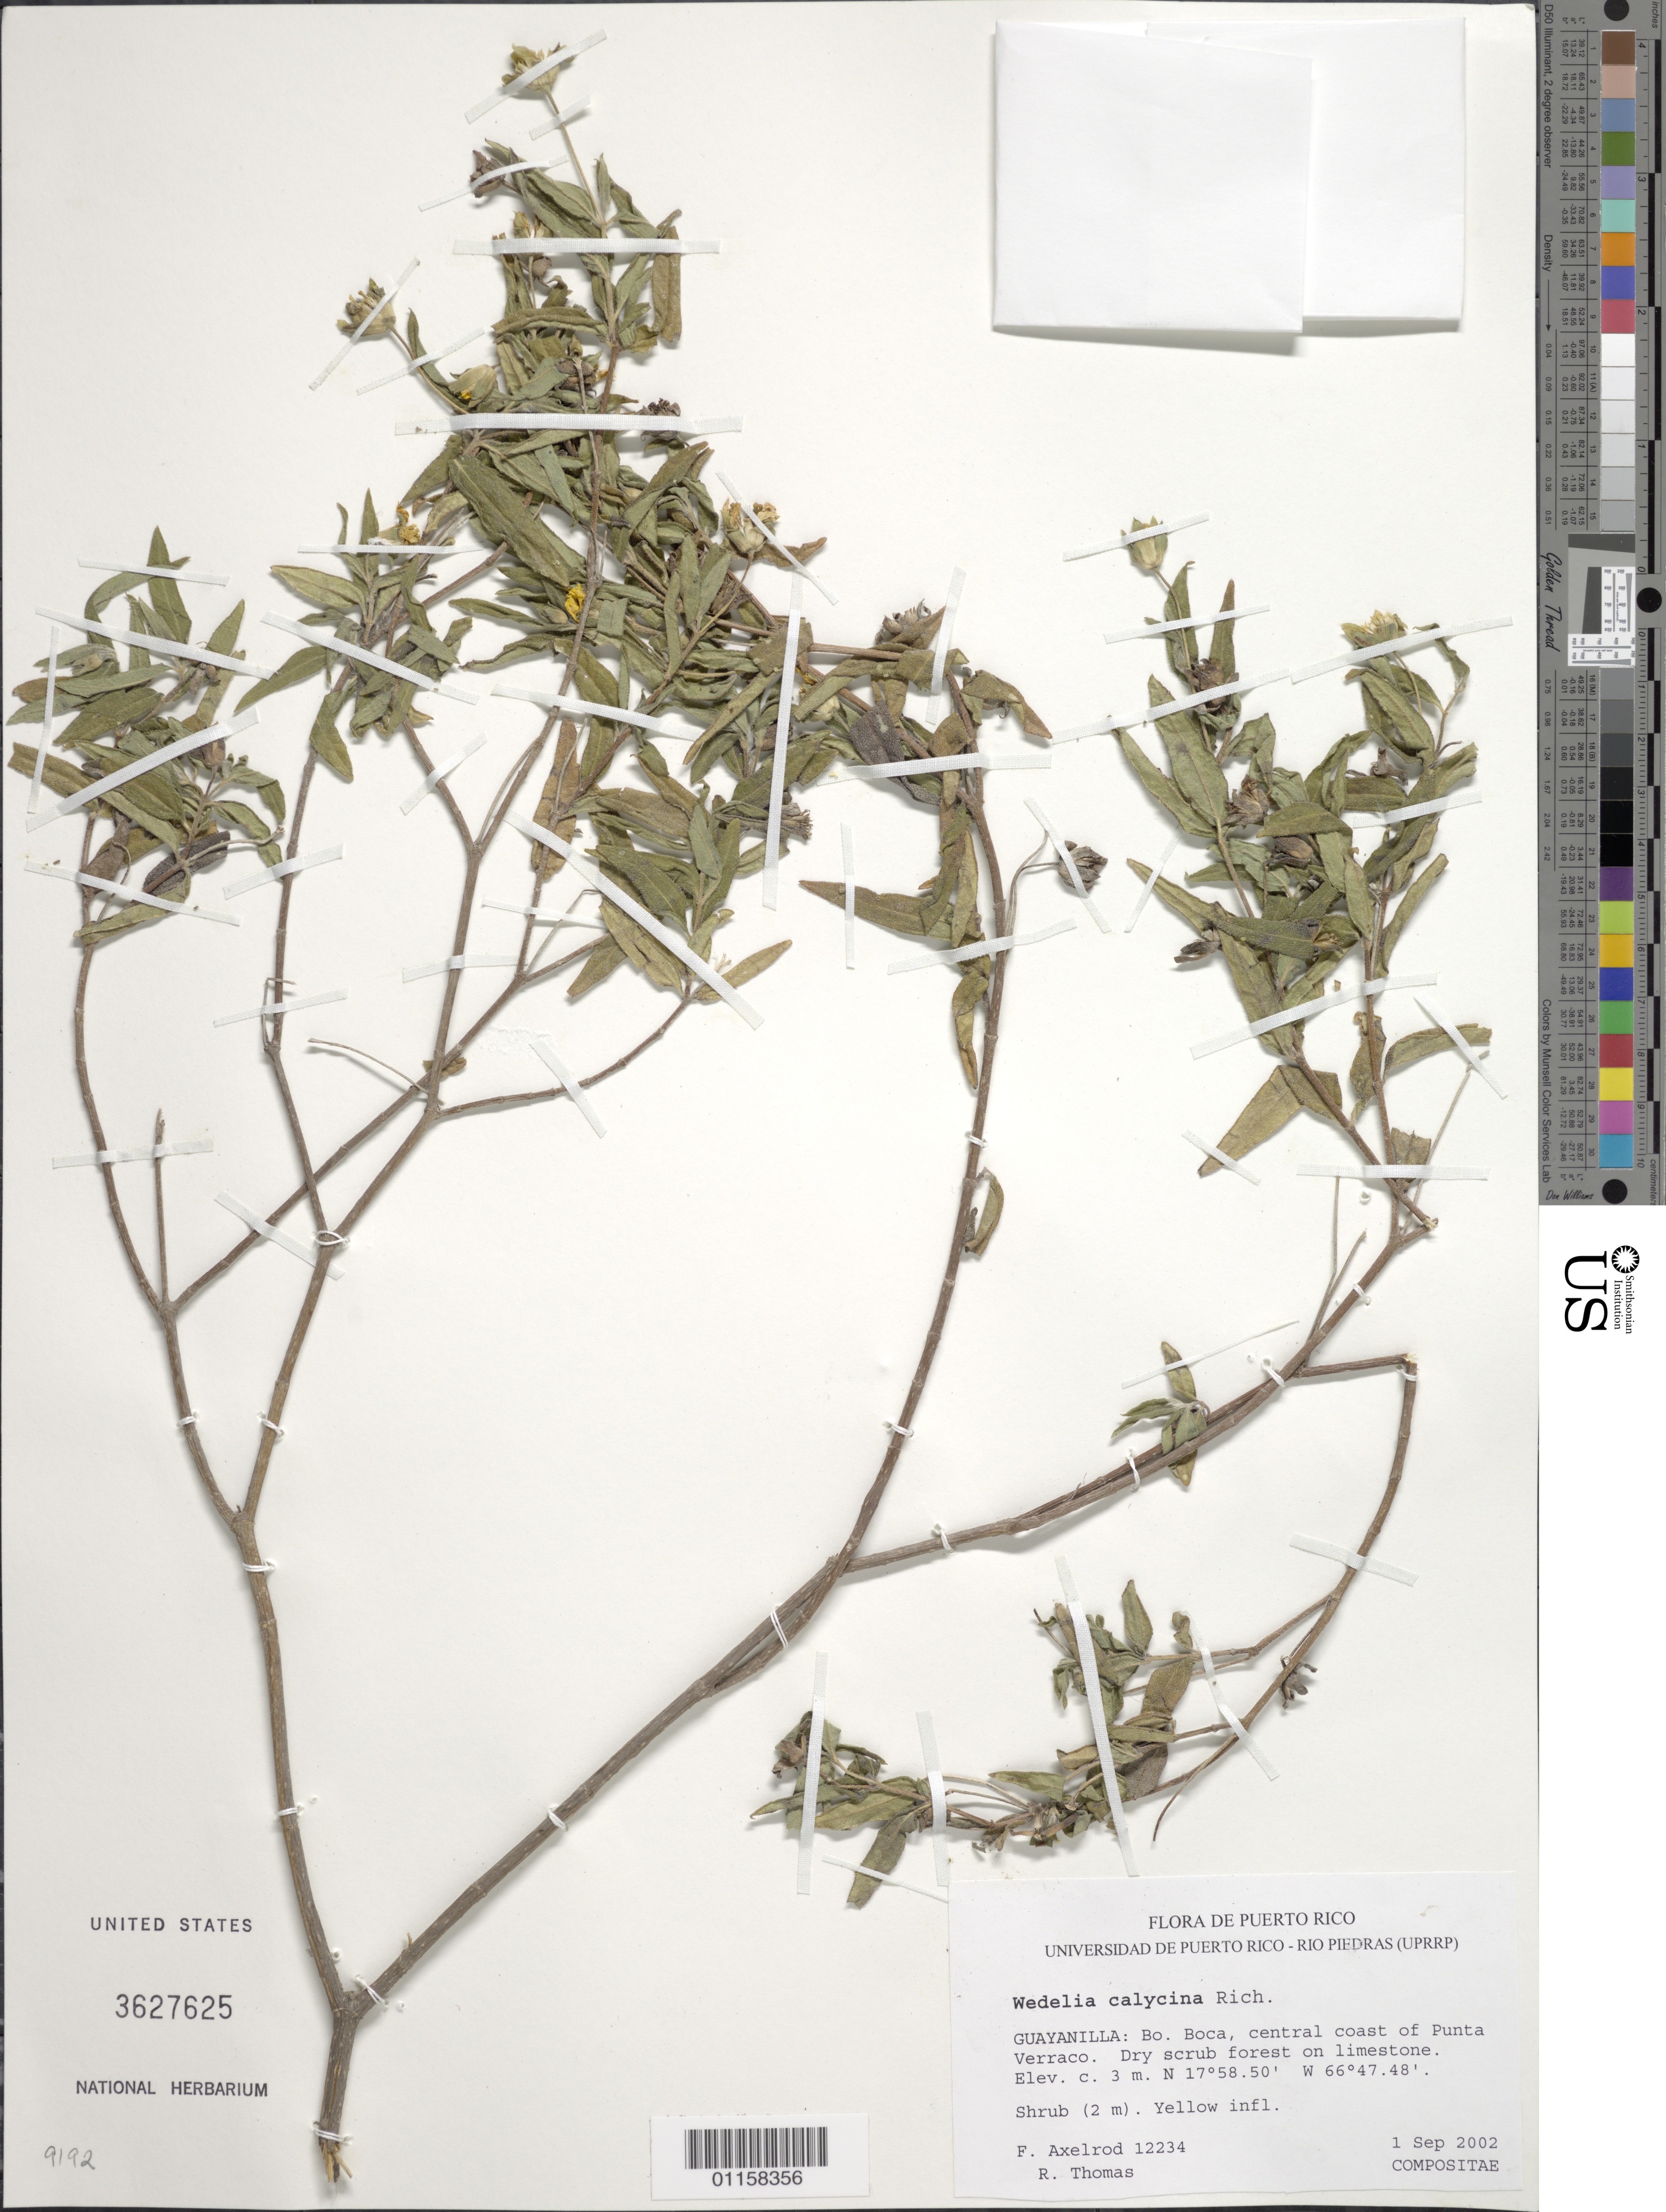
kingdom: Plantae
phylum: Tracheophyta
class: Magnoliopsida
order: Asterales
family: Asteraceae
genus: Wedelia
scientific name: Wedelia calycina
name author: Rich.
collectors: F. S. Axelrod & R. Thomas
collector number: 12234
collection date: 2002-09-01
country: Puerto Rico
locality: Guayanilla. Bo. Boca, central coast of Punta Verraco.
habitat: Dry scrub forest on limestone.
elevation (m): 3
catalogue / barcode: US 3627625